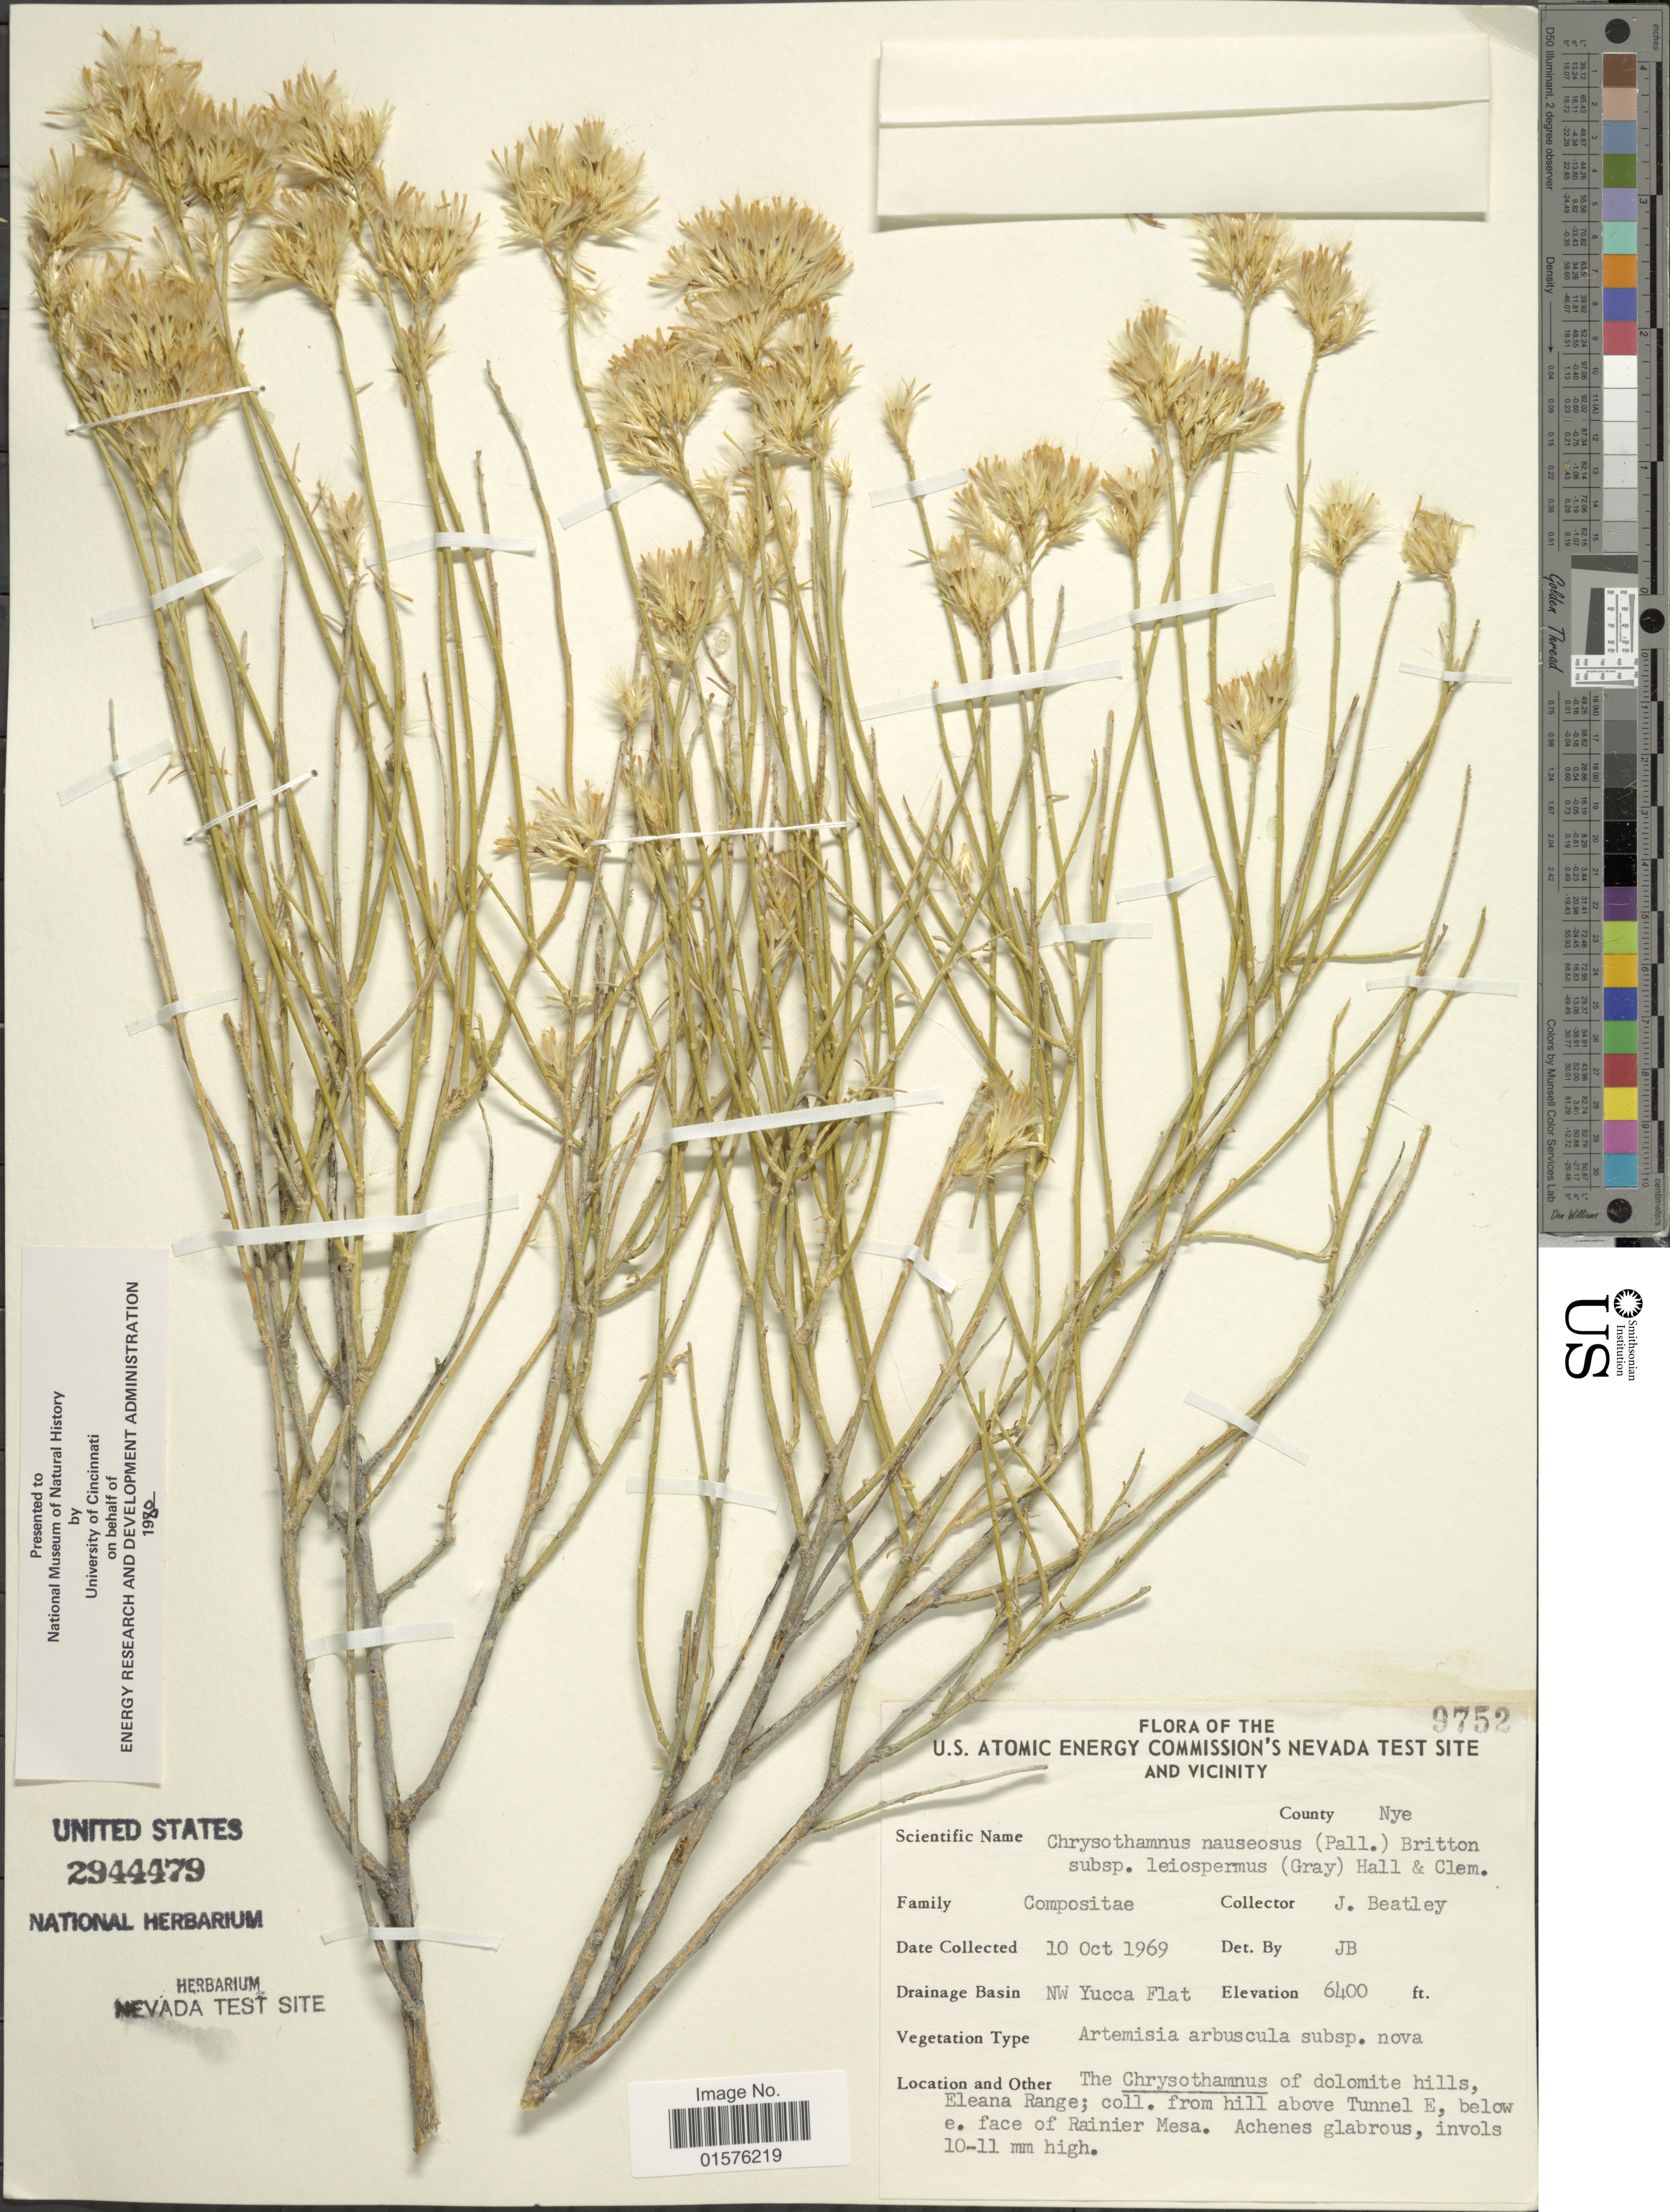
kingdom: Plantae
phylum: Tracheophyta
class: Magnoliopsida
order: Asterales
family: Asteraceae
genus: Ericameria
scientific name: Ericameria nauseosa var. leiosperma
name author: (A. Gray) G.L. Nesom & G.I. Baird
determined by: Urbatsch, Lowell E., Curator (LSU), Louisiana State University (UNITED STATES)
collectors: J. C. Beatley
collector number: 9752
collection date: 1969-10-10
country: United States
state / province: Nevada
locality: The U.S. Atomic Energy Commision's Nevada test site and vicinity, County: Nye, Drainage basin: NW Yucca Flat, Eleana Range; coll. from hill above Tunnel E, below e. face of Rainier Mesa.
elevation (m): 1951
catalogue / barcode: US 2944479